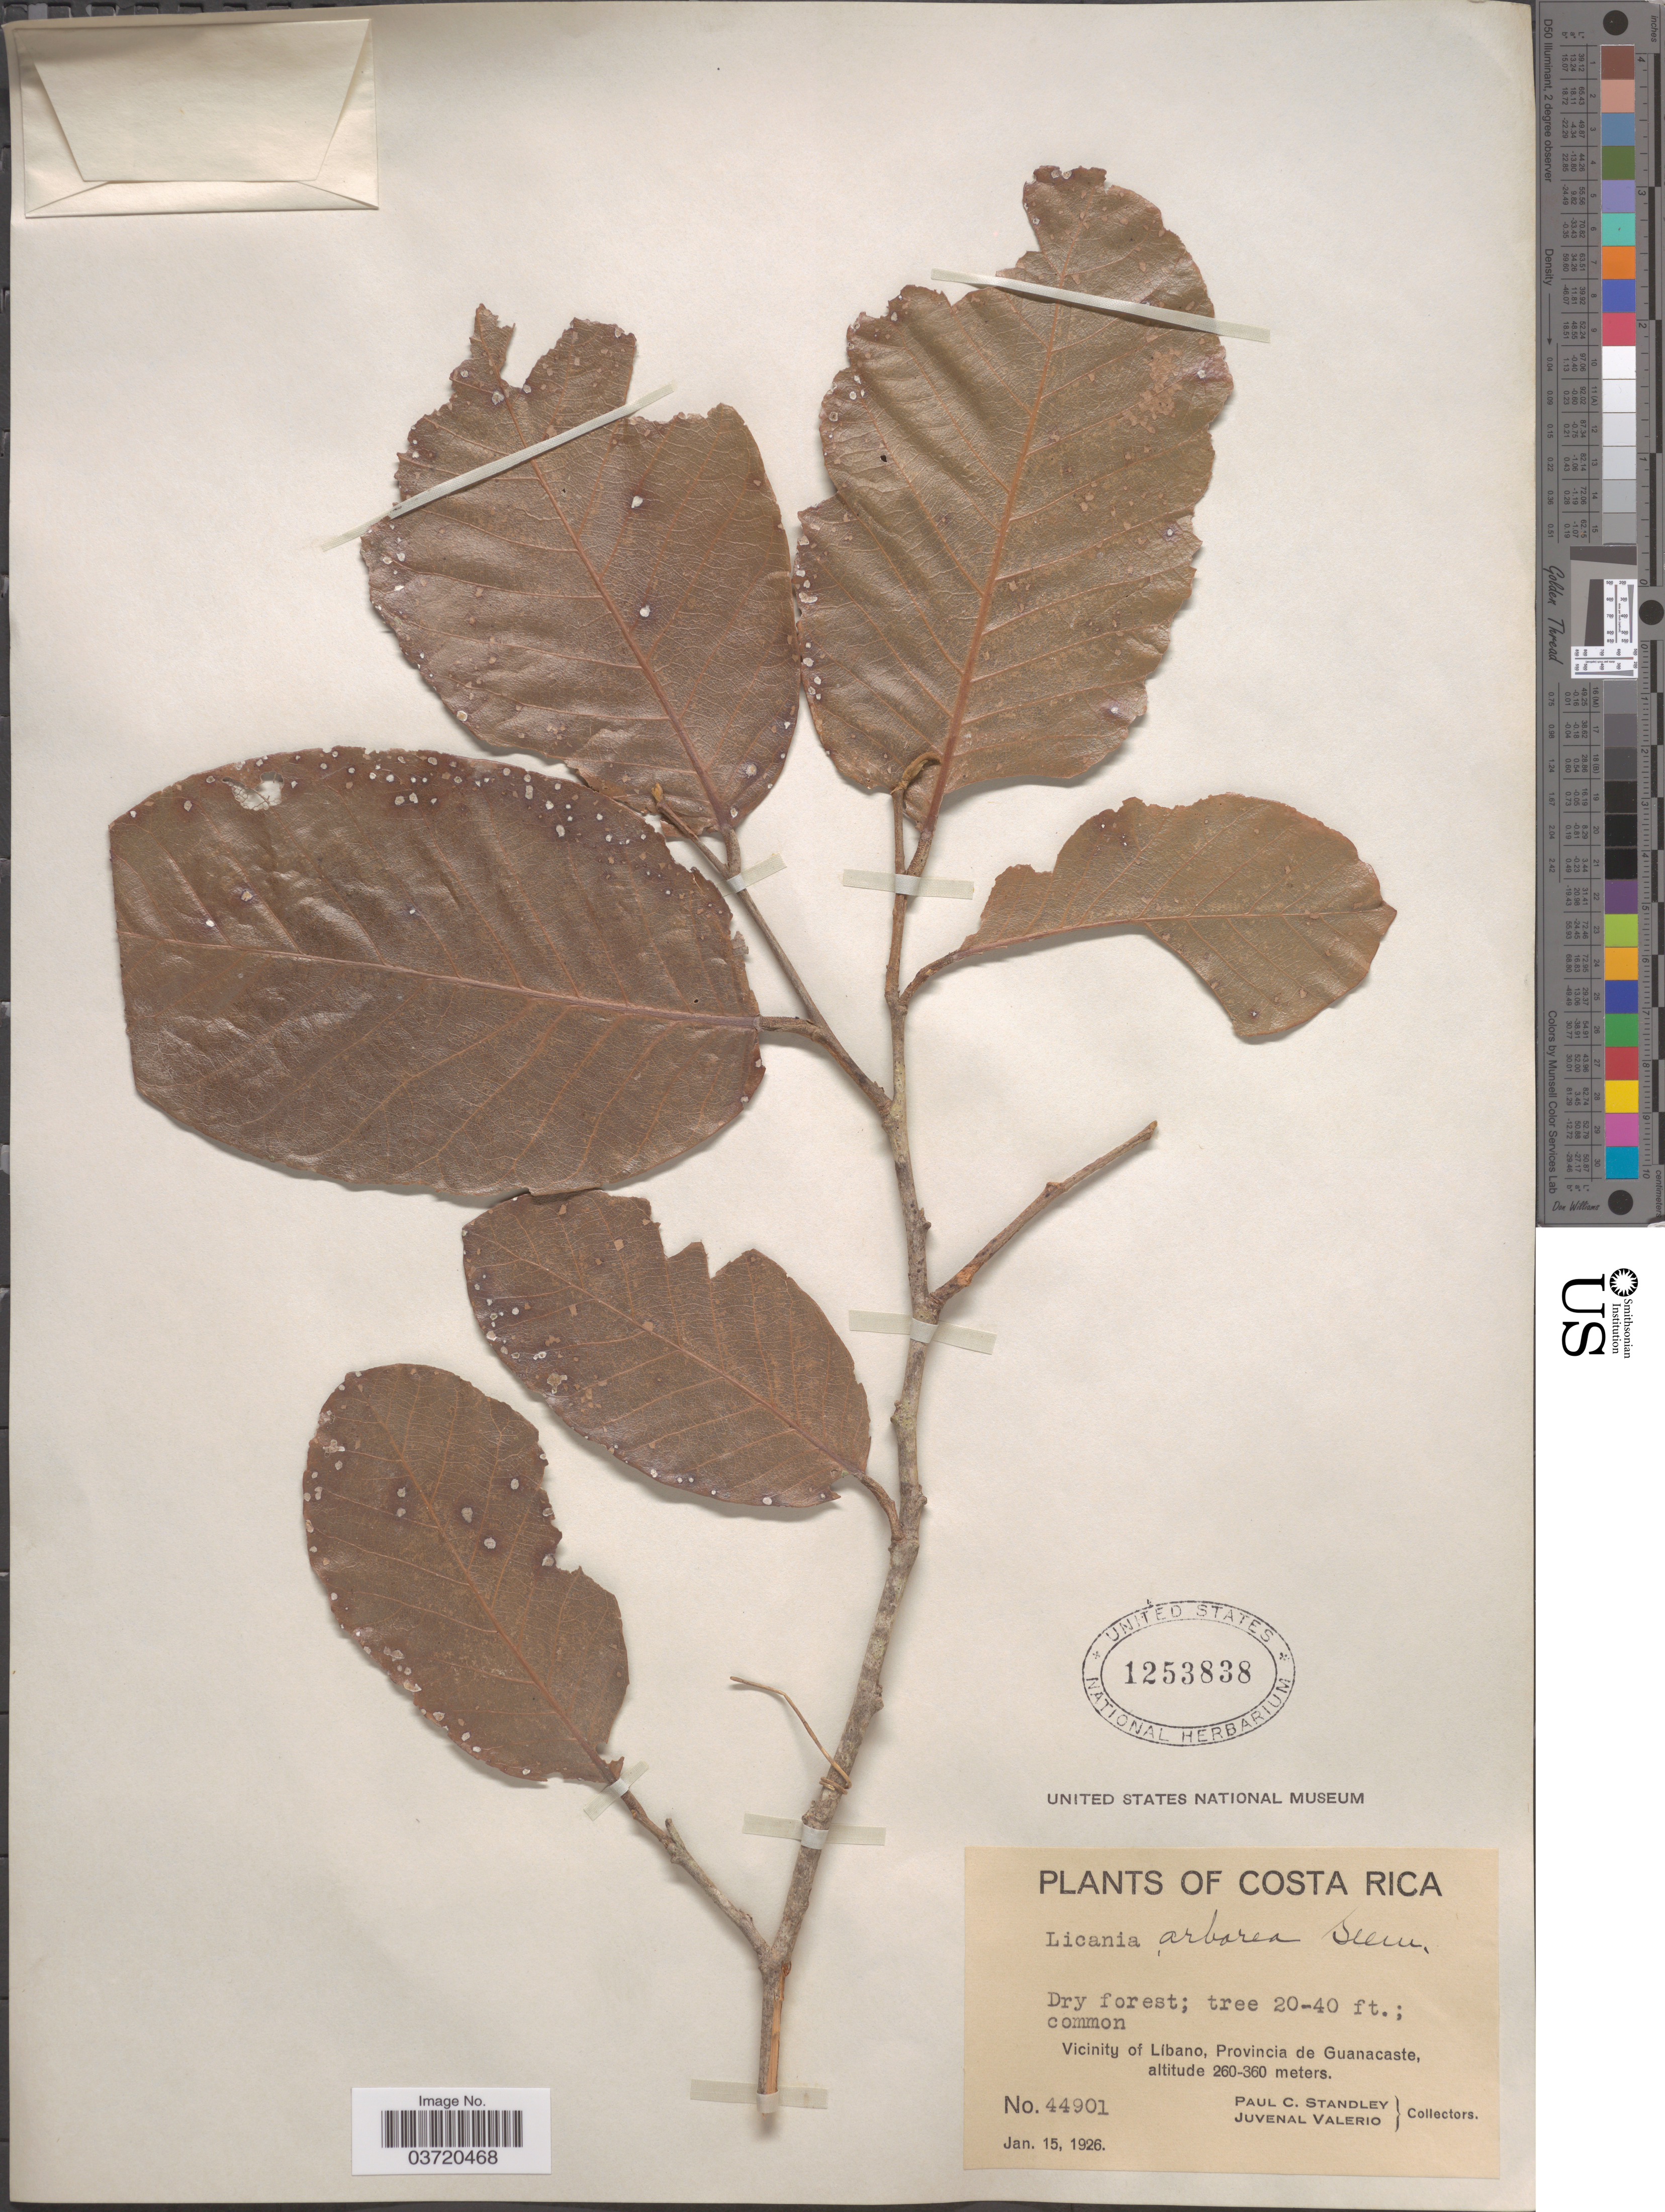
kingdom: Plantae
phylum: Tracheophyta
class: Magnoliopsida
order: Malpighiales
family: Chrysobalanaceae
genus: Microdesmia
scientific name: Microdesmia arborea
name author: (Seem.) Sothers & Prance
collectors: P. C. Standley & J. Valerio R.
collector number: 44901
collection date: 1926-01-15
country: Costa Rica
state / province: Guanacaste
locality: Vicinity of Libano.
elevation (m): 260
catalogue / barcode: US 1253838